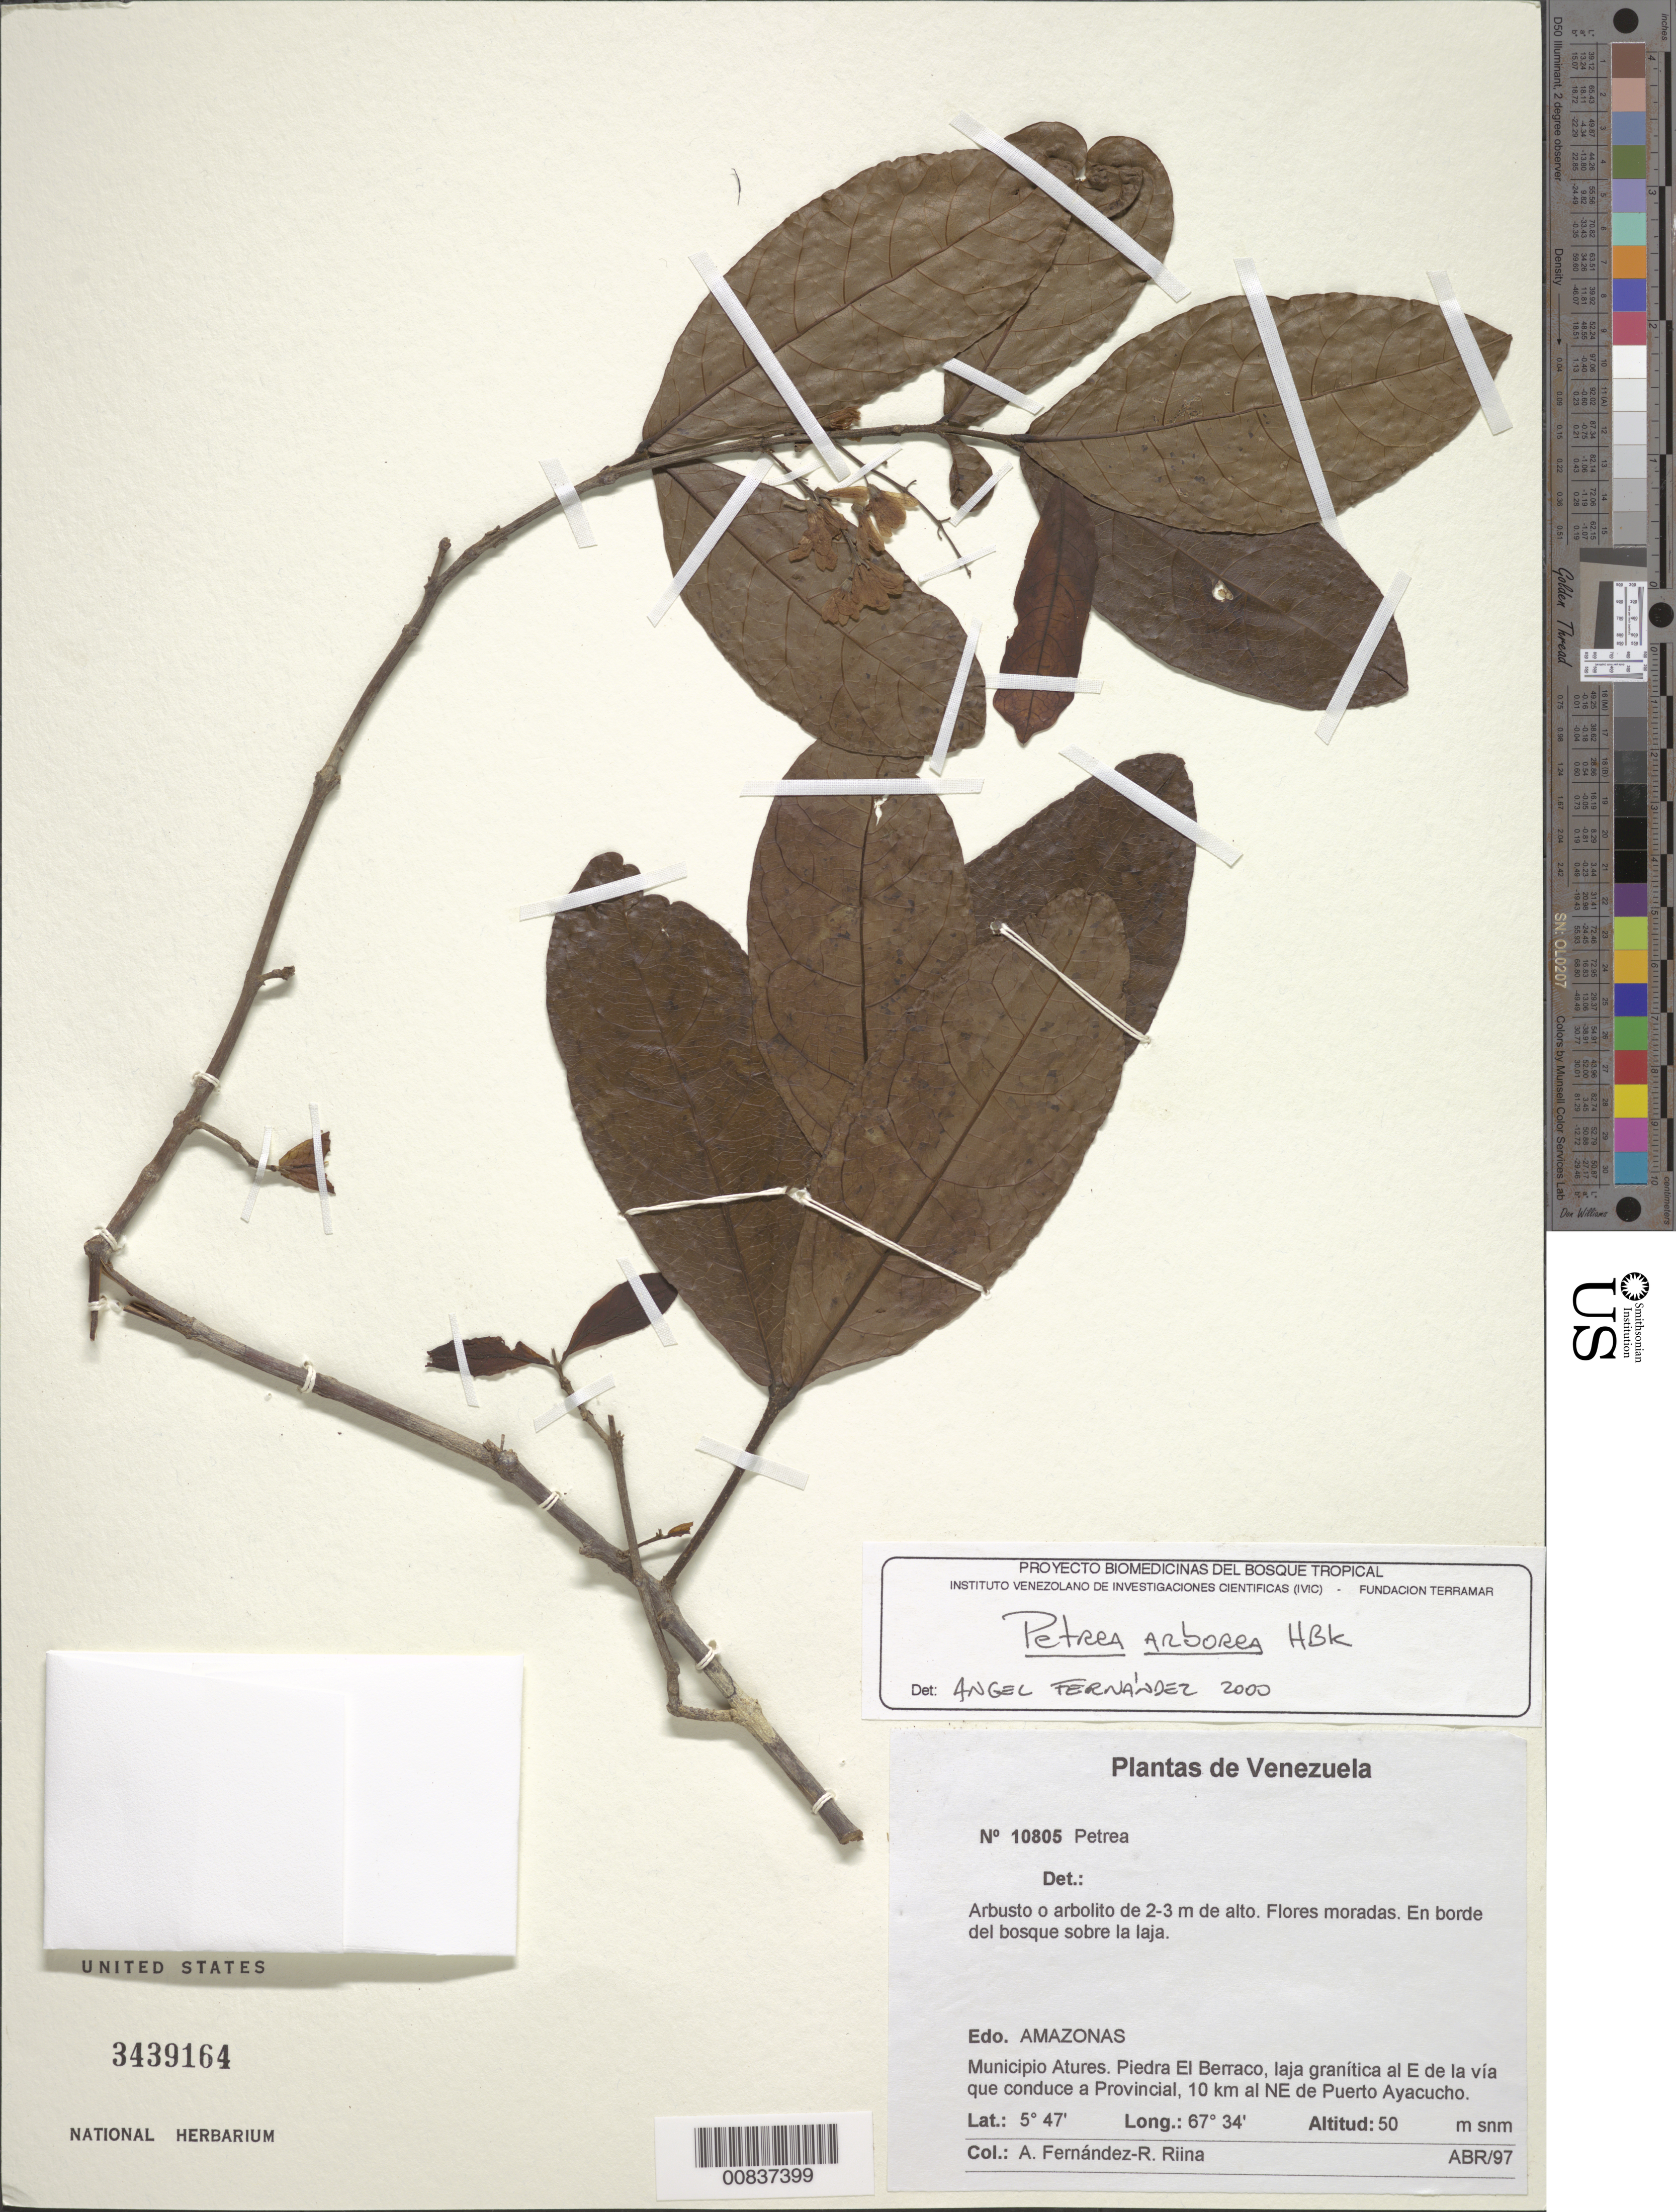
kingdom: Plantae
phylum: Tracheophyta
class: Magnoliopsida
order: Lamiales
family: Verbenaceae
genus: Petrea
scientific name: Petrea arborea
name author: Kunth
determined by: Fernández, A.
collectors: A. Fernández & R. Riina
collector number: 10805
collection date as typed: Apr-97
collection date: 1997-04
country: Venezuela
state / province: Amazonas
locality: Mun. Atures, Piedra el Berraco, E de la via que conduce a Provincial, 10 km al NE de Puerto Ayacucho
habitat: Borde del bosque sobre la laja granítica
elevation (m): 50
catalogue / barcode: US 3439164